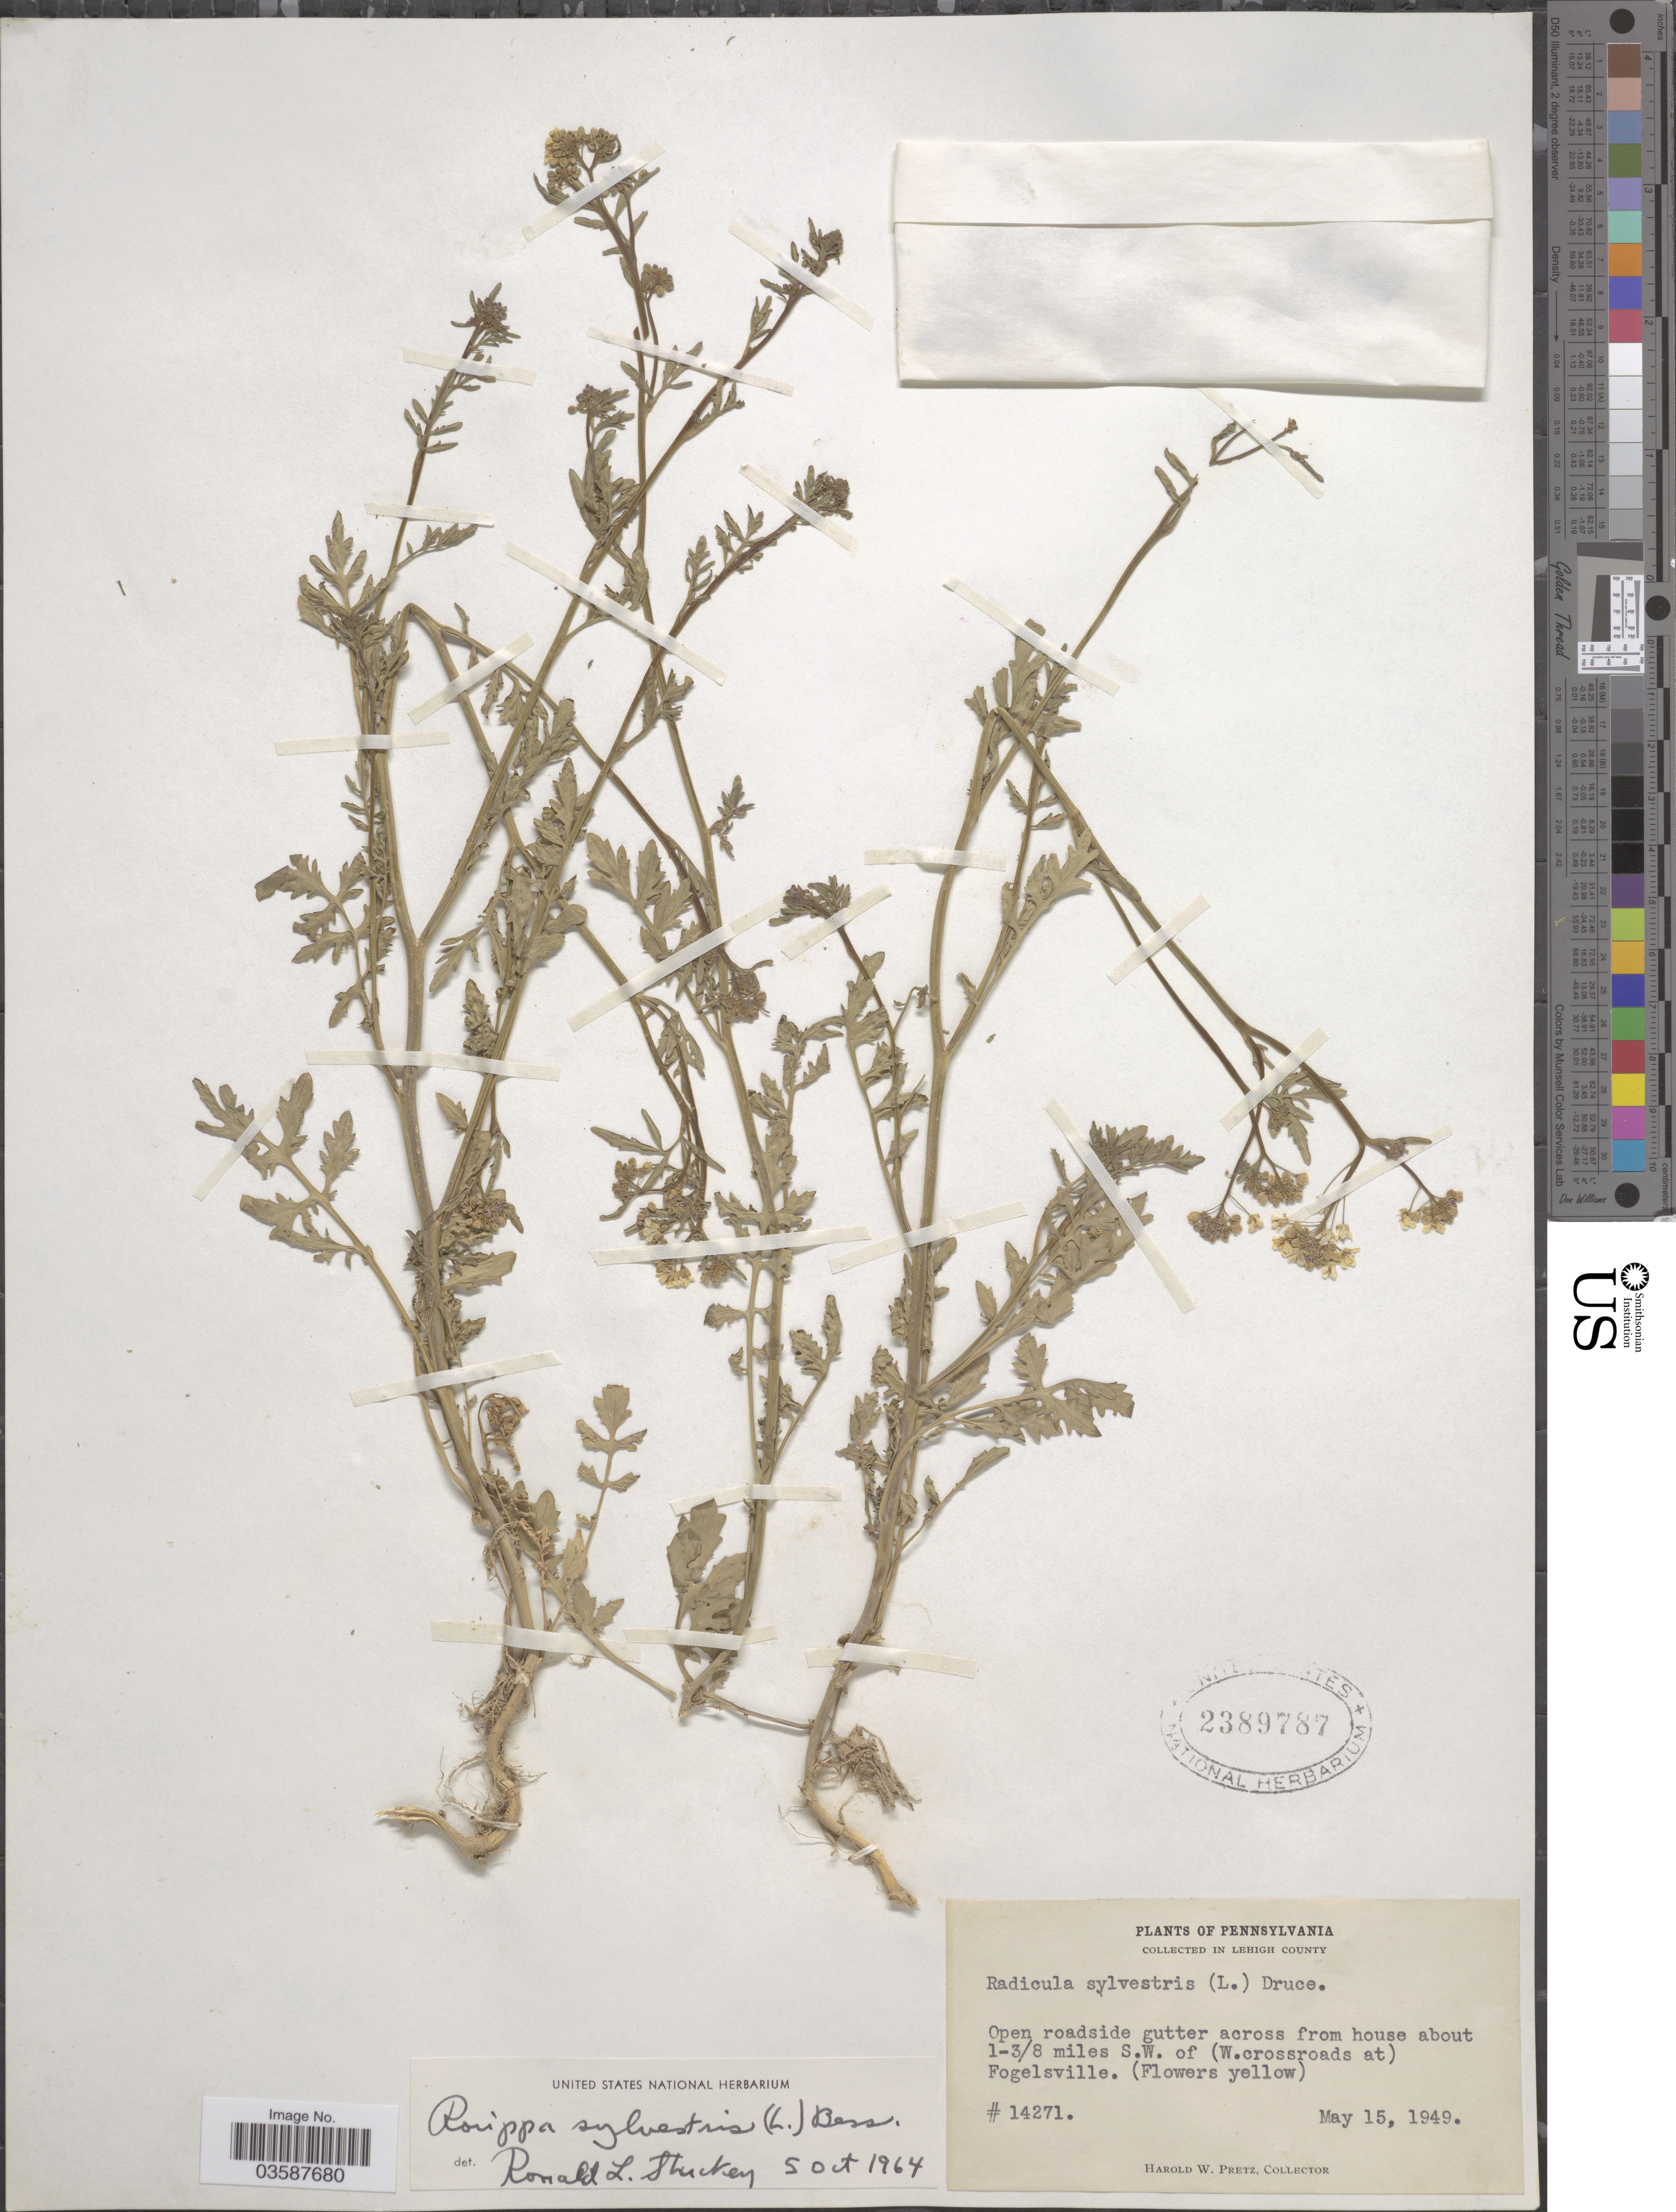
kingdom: Plantae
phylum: Tracheophyta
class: Magnoliopsida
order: Brassicales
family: Brassicaceae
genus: Rorippa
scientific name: Rorippa sylvestris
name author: (L.) Besser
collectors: H. W. Pretz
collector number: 14271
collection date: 1949-05-15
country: United States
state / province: Pennsylvania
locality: Lehigh County. Open roadside gutter across from house about 1-3/8 miles S.W. of (W.crossroads at) Fogelsville.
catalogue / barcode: US 2389787